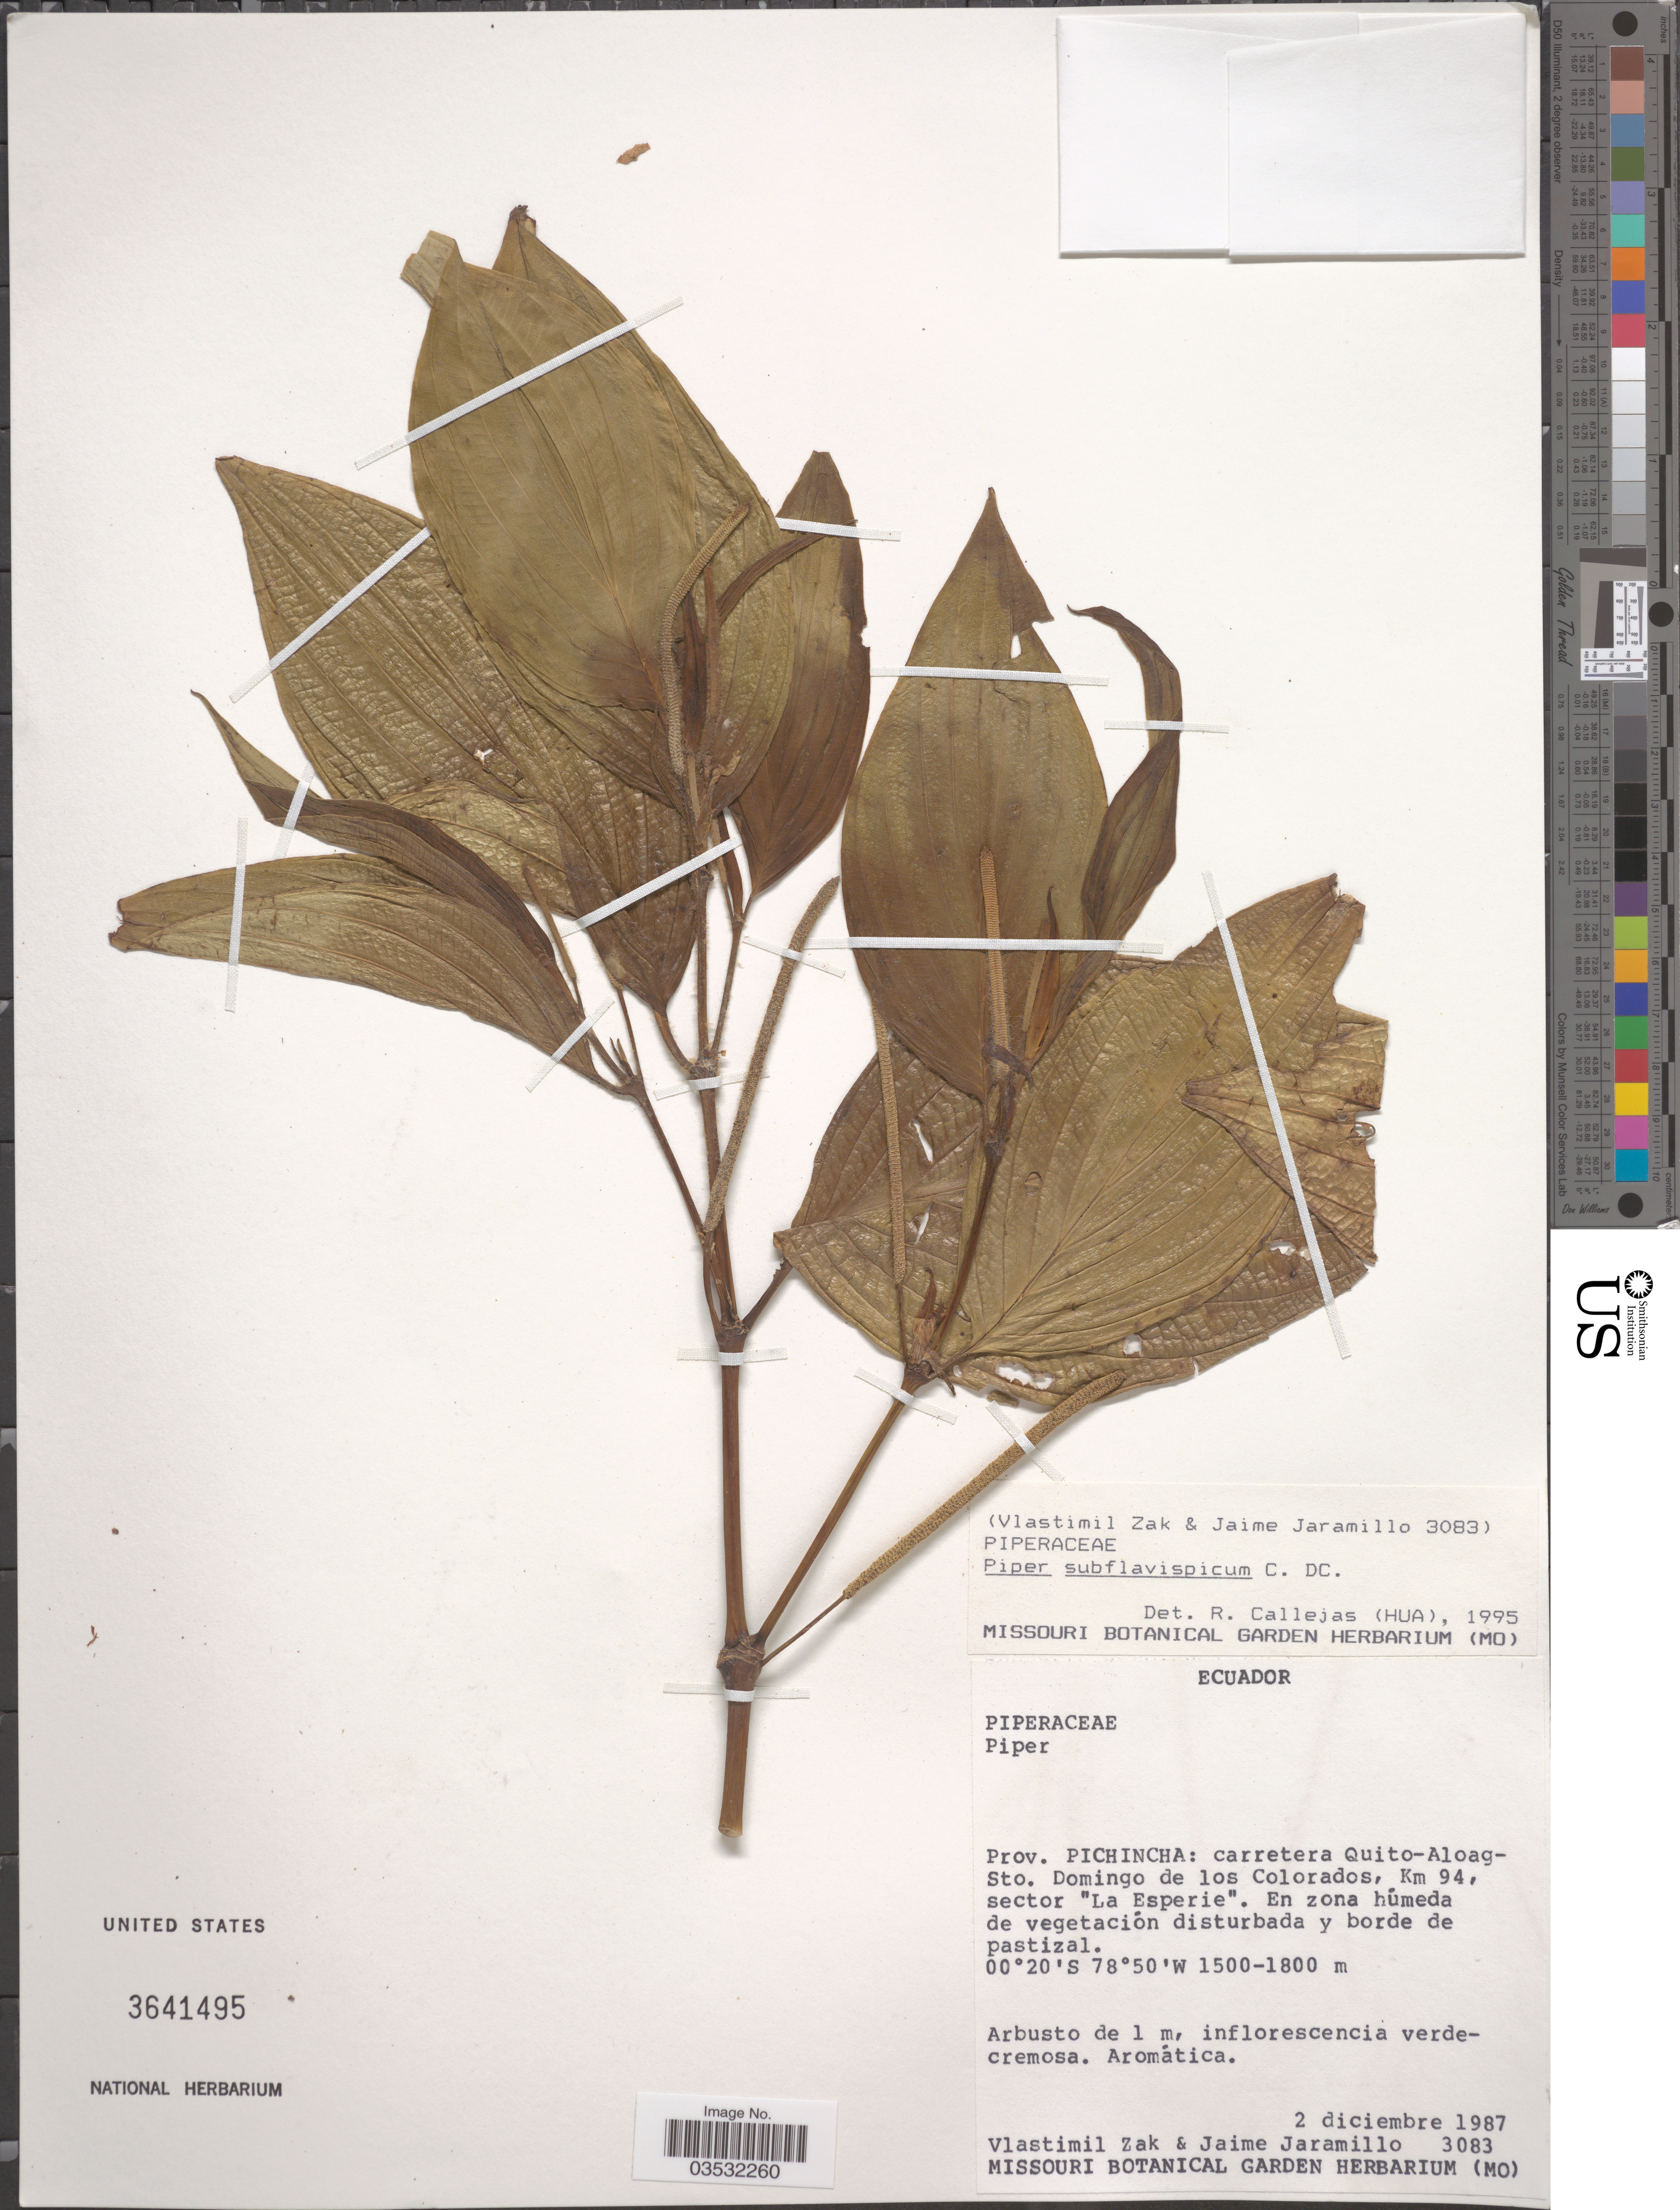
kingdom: Plantae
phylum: Tracheophyta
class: Magnoliopsida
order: Piperales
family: Piperaceae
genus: Piper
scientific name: Piper subflavispicum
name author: C. DC.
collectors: V. Zak & J. Jaramillo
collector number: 3083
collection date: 1987-12-02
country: Ecuador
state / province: Pichincha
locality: Carretera Quito-Aloag-Sto. Domingo de los Colorados, Km 94, sector 'La Esperie'.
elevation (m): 1500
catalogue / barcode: US 3641495